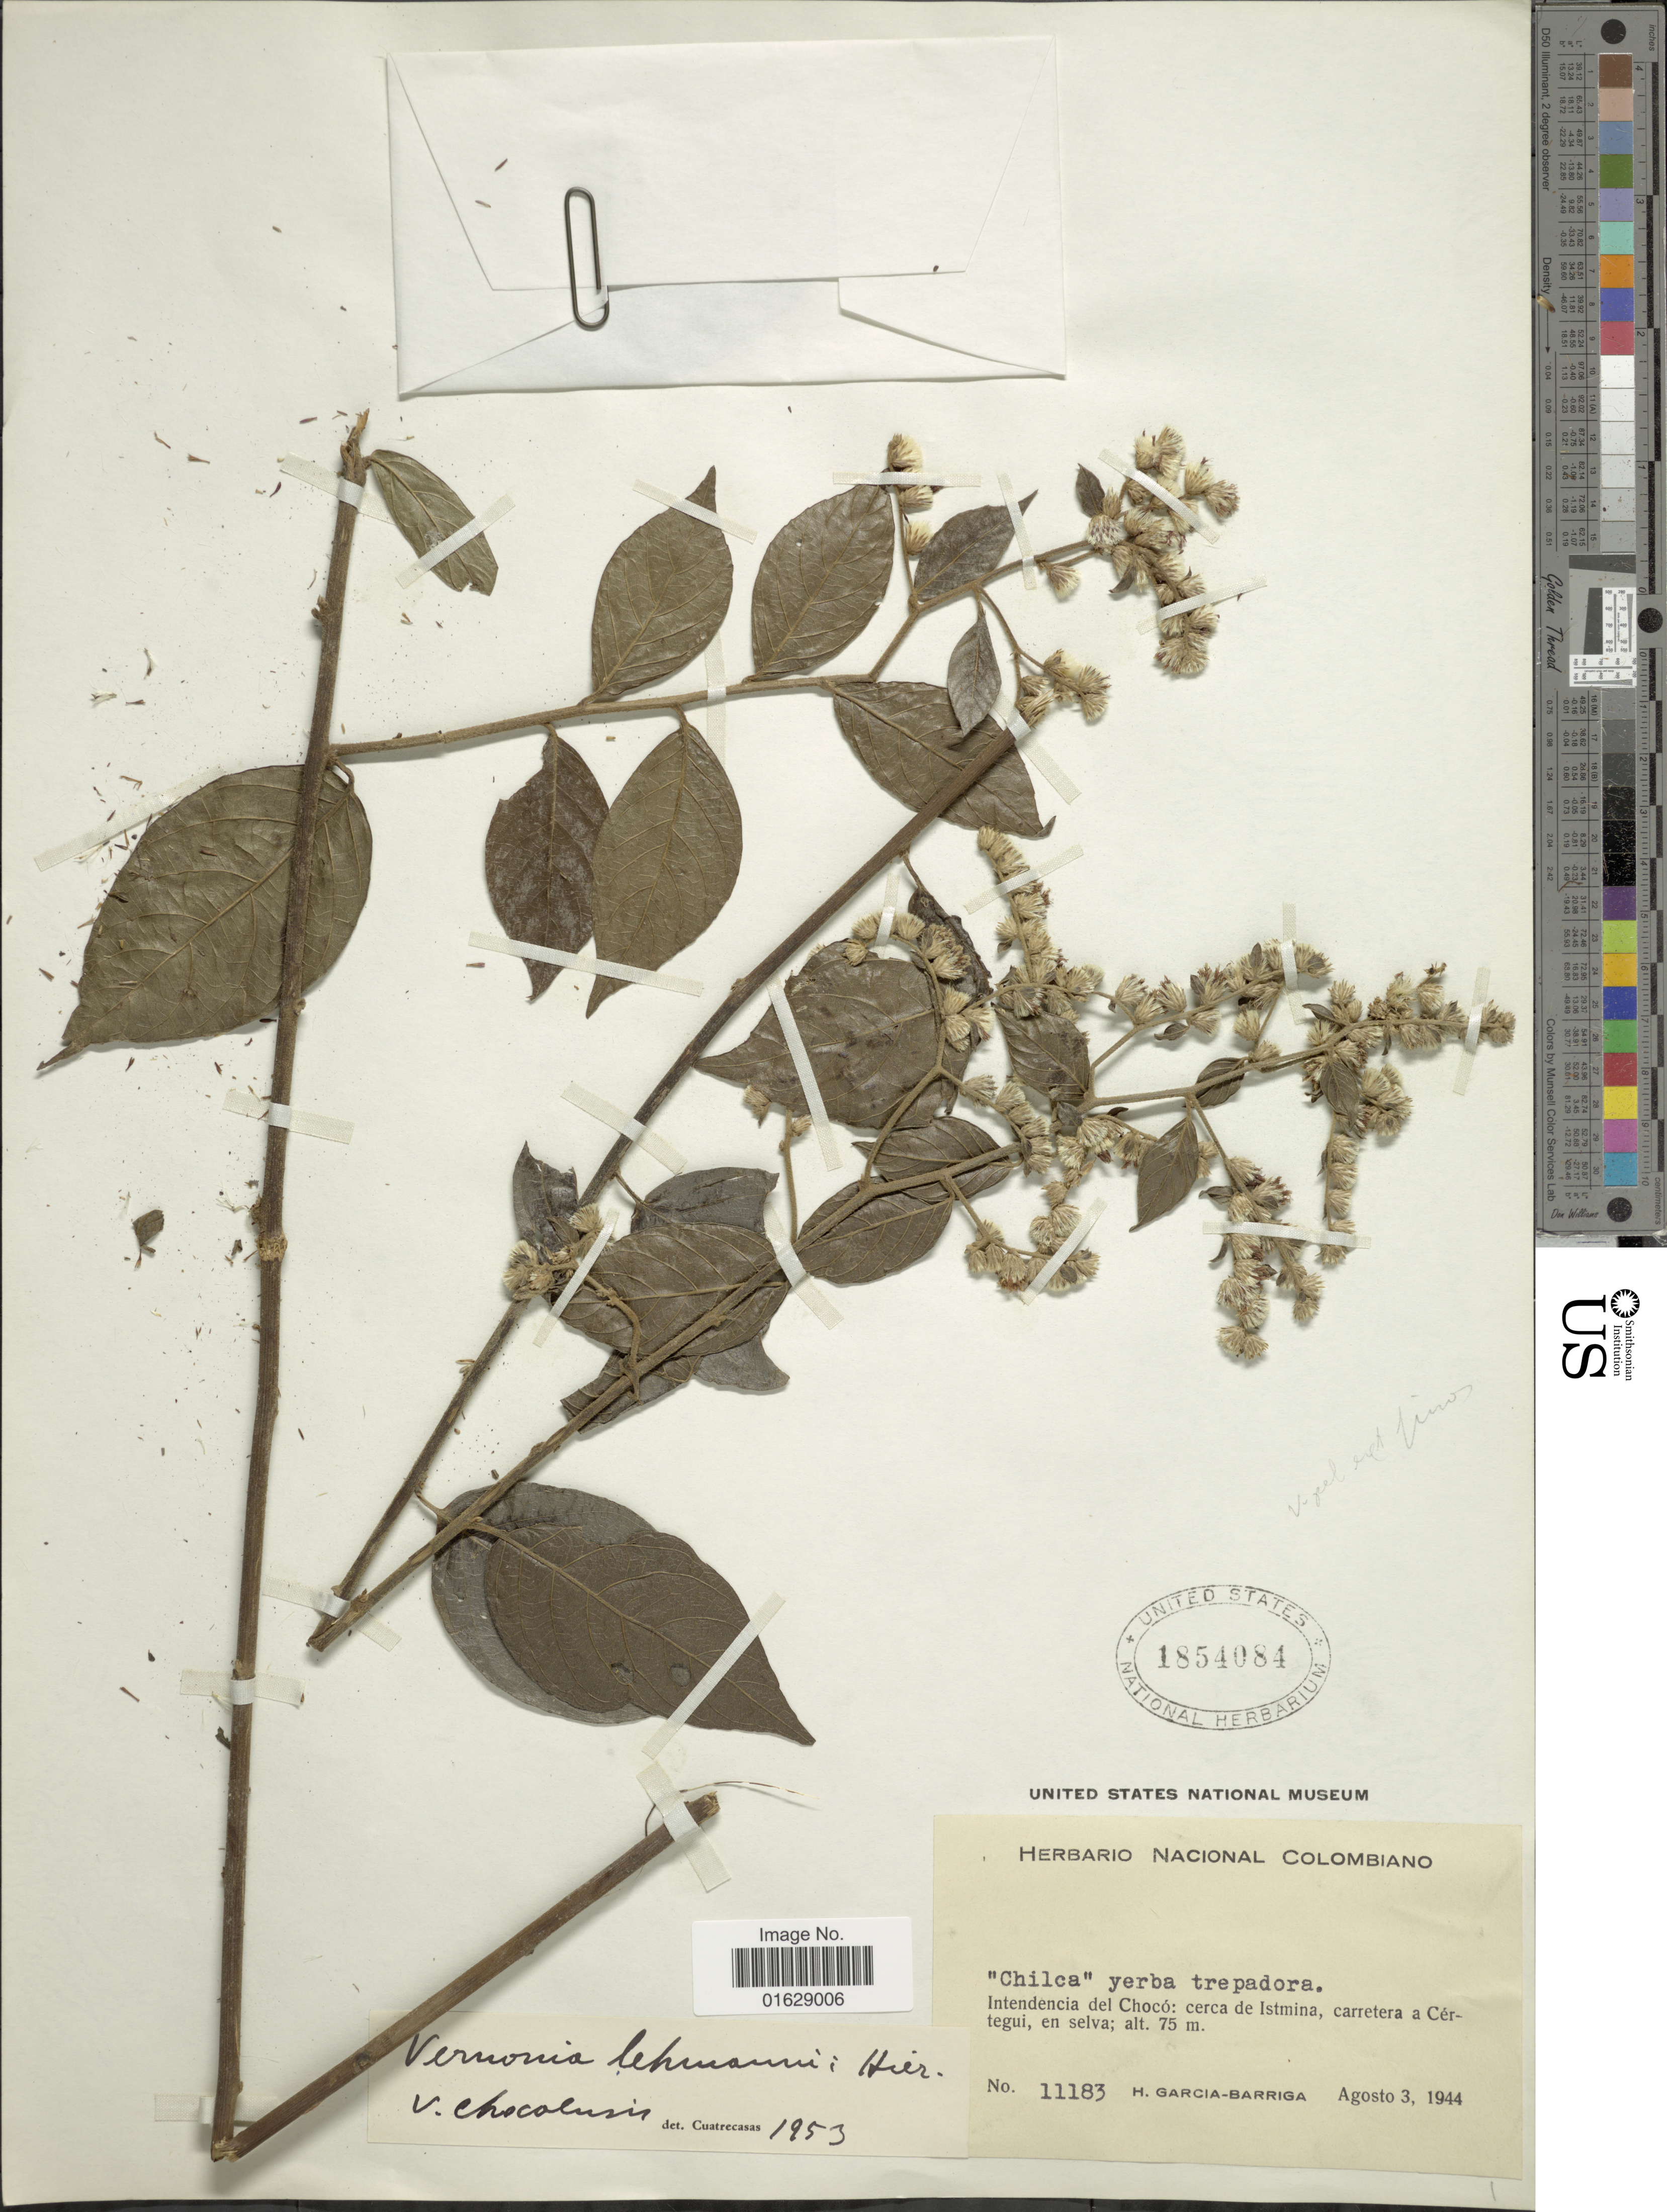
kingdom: Plantae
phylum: Tracheophyta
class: Magnoliopsida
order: Asterales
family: Asteraceae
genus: Lepidaploa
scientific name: Lepidaploa lehmannii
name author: (Hieron.) H. Rob.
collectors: H. García Barriga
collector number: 11183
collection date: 1944-08-03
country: Colombia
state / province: Chocó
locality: Intendencia del Choco: cerca de Istmina, carretera a Certegui, en selva.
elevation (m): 75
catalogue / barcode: US 1854084